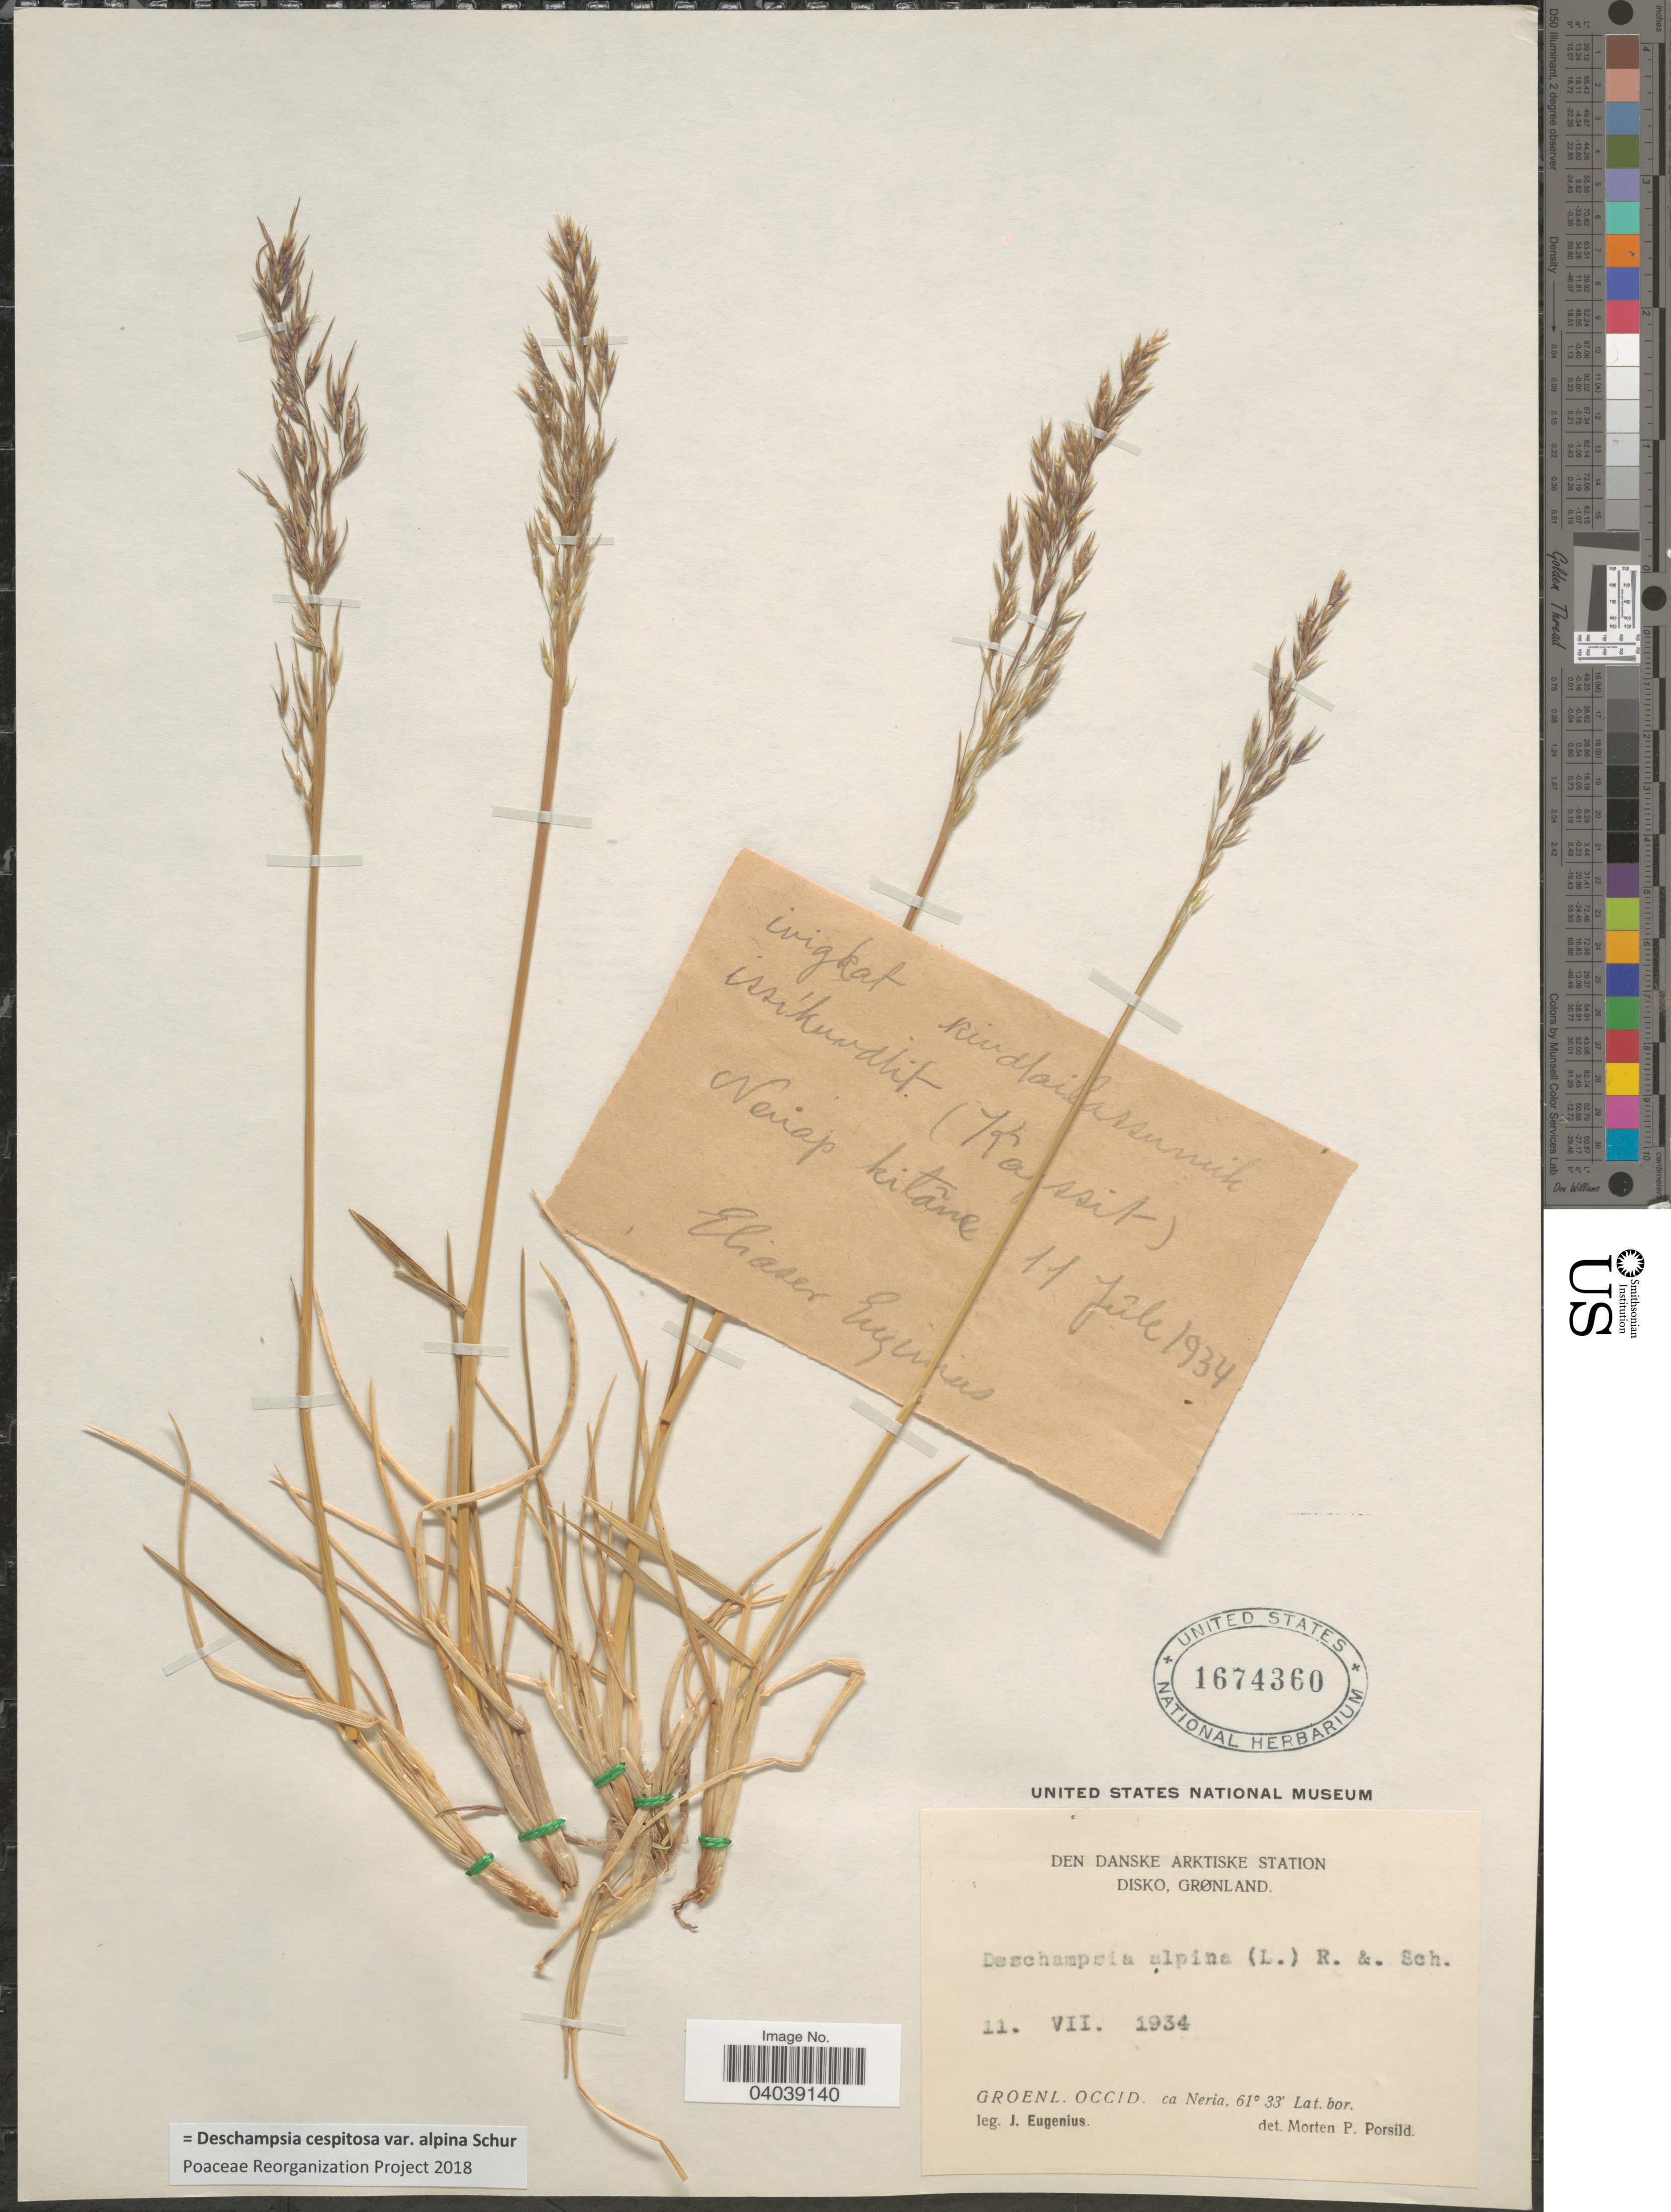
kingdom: Plantae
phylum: Tracheophyta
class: Liliopsida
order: Poales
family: Poaceae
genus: Deschampsia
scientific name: Deschampsia cespitosa var. alpina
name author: Vasey ex W.J. Beal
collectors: J. Eugenius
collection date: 1934-07-11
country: Greenland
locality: Den Danske Arktiske Station. Disko, Grønland. Groenl. Occid. ca Neria.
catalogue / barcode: US 1674360